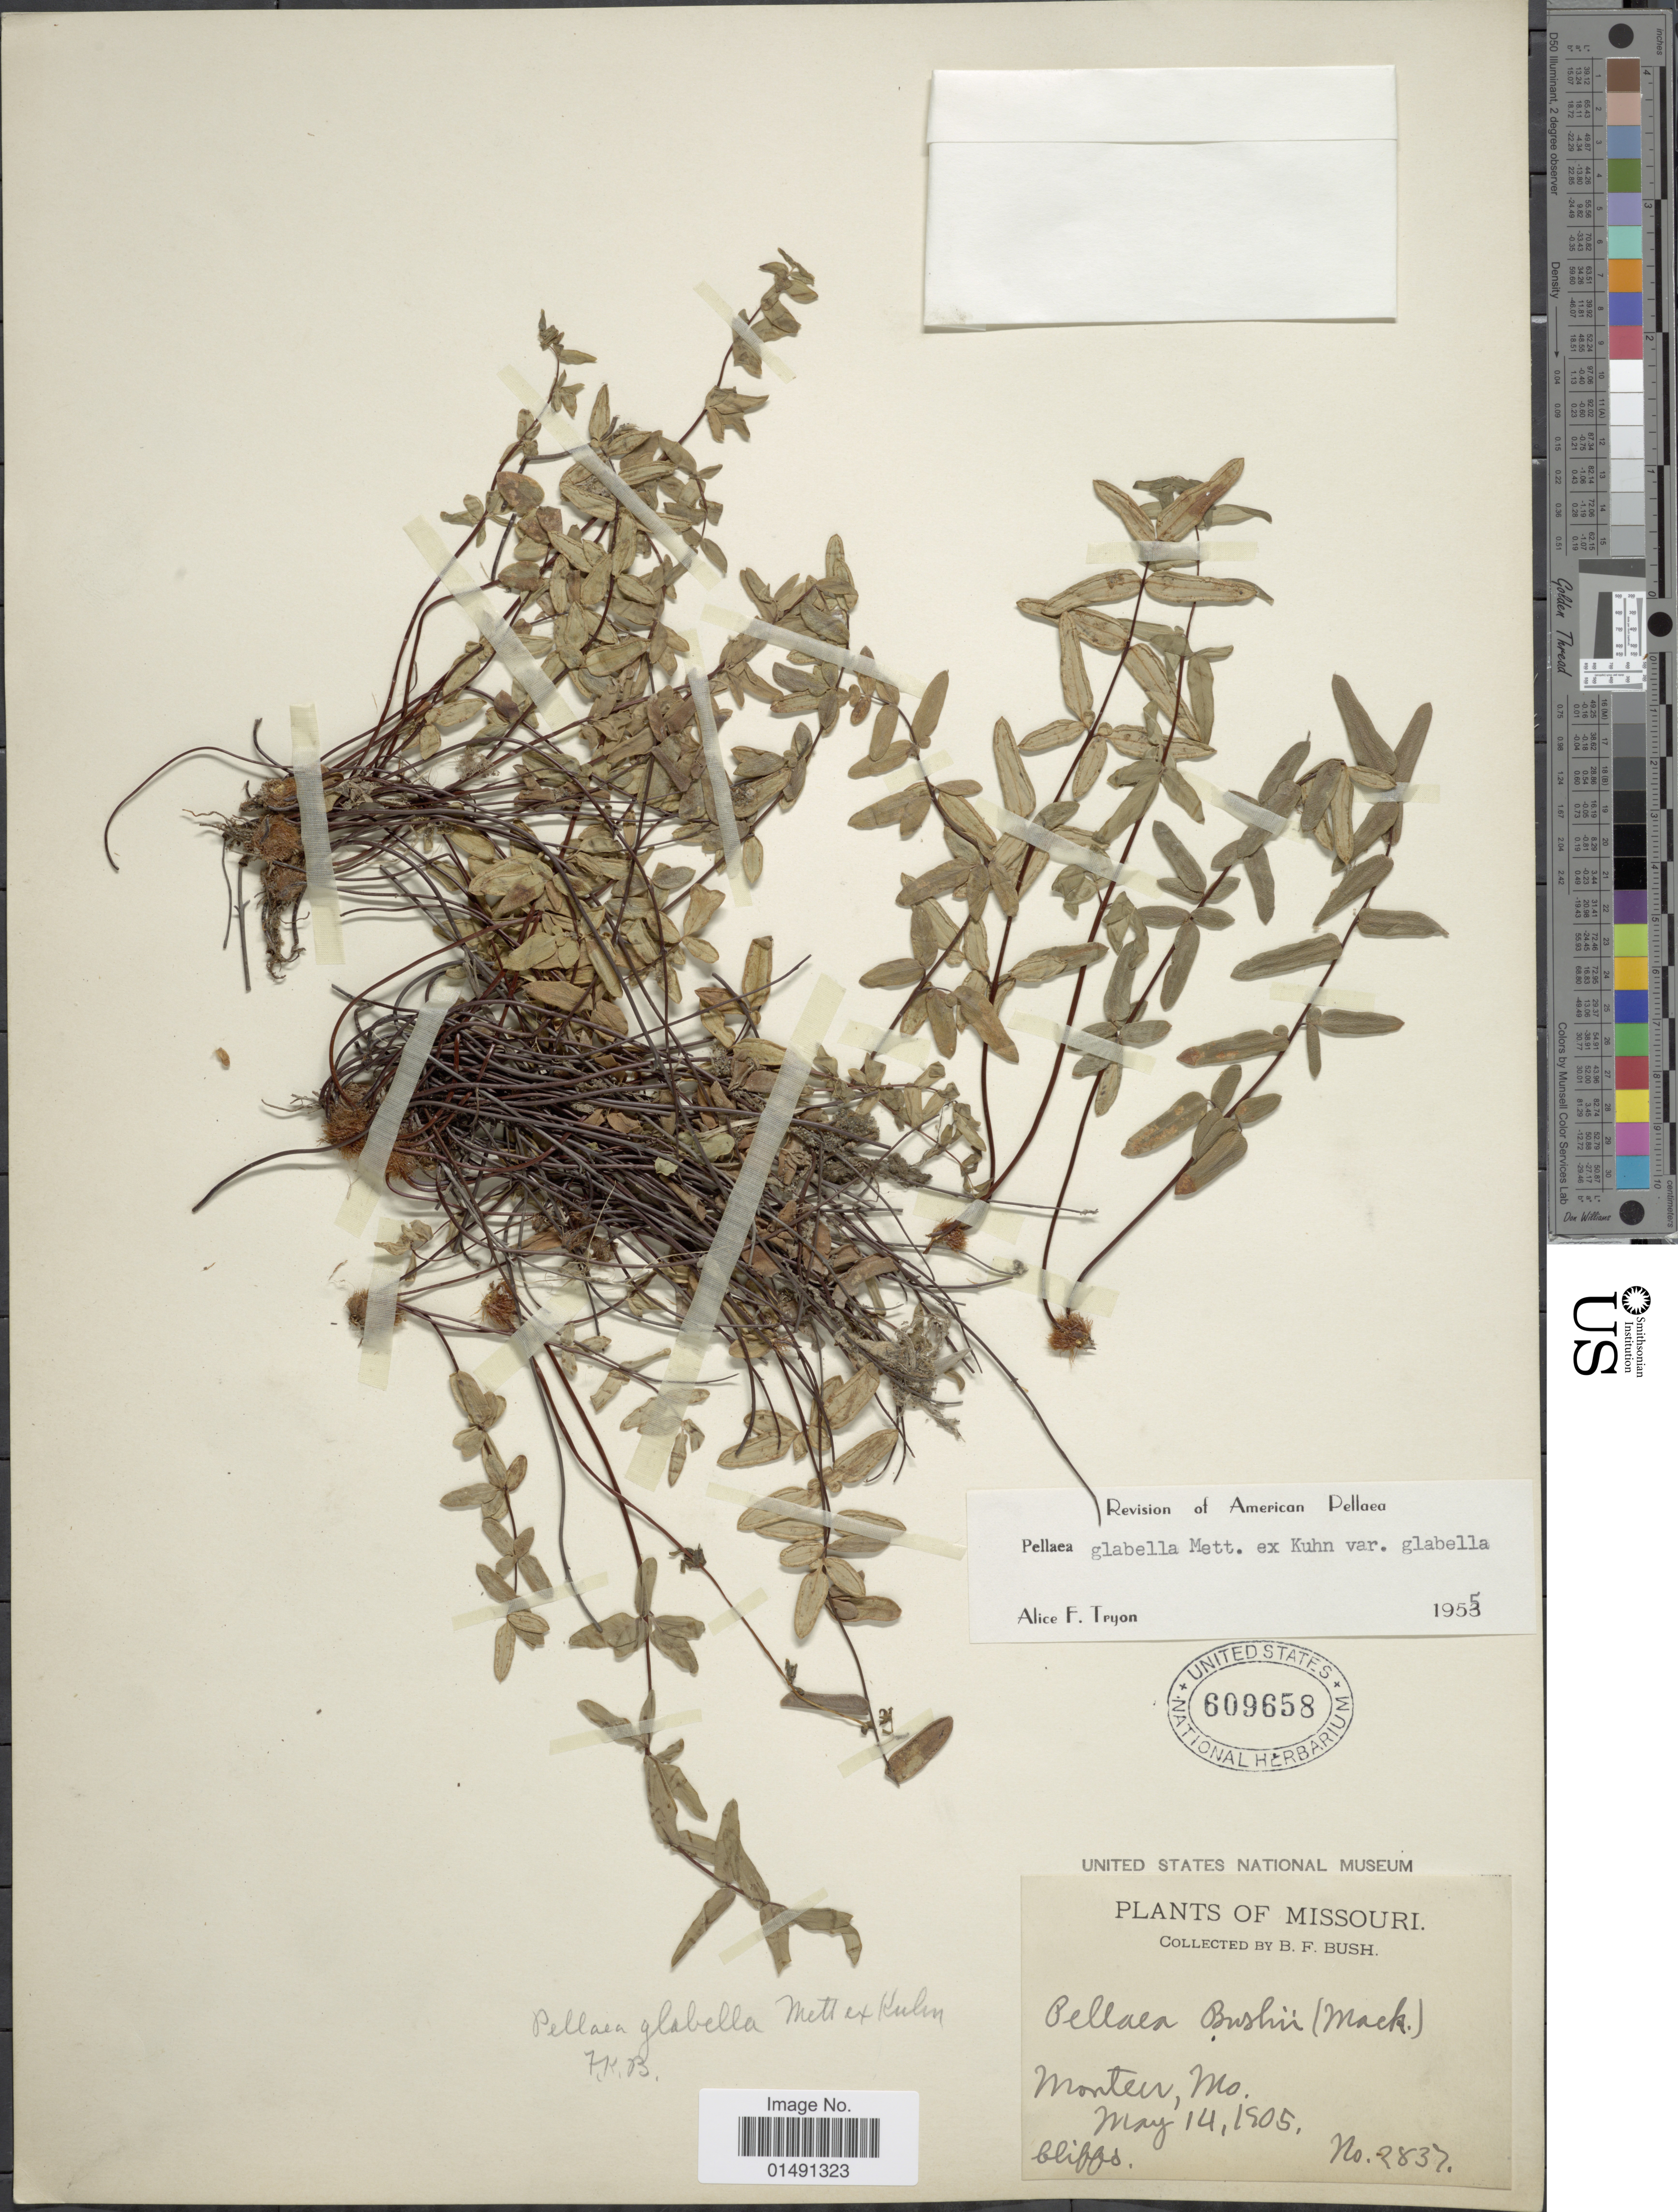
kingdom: Plantae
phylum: Tracheophyta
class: Polypodiopsida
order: Polypodiales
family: Pteridaceae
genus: Pellaea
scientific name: Pellaea glabella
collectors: B. F. Bush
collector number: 2837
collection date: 1905-05-14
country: United States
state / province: Missouri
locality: Monteer, Mo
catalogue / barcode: US 609658